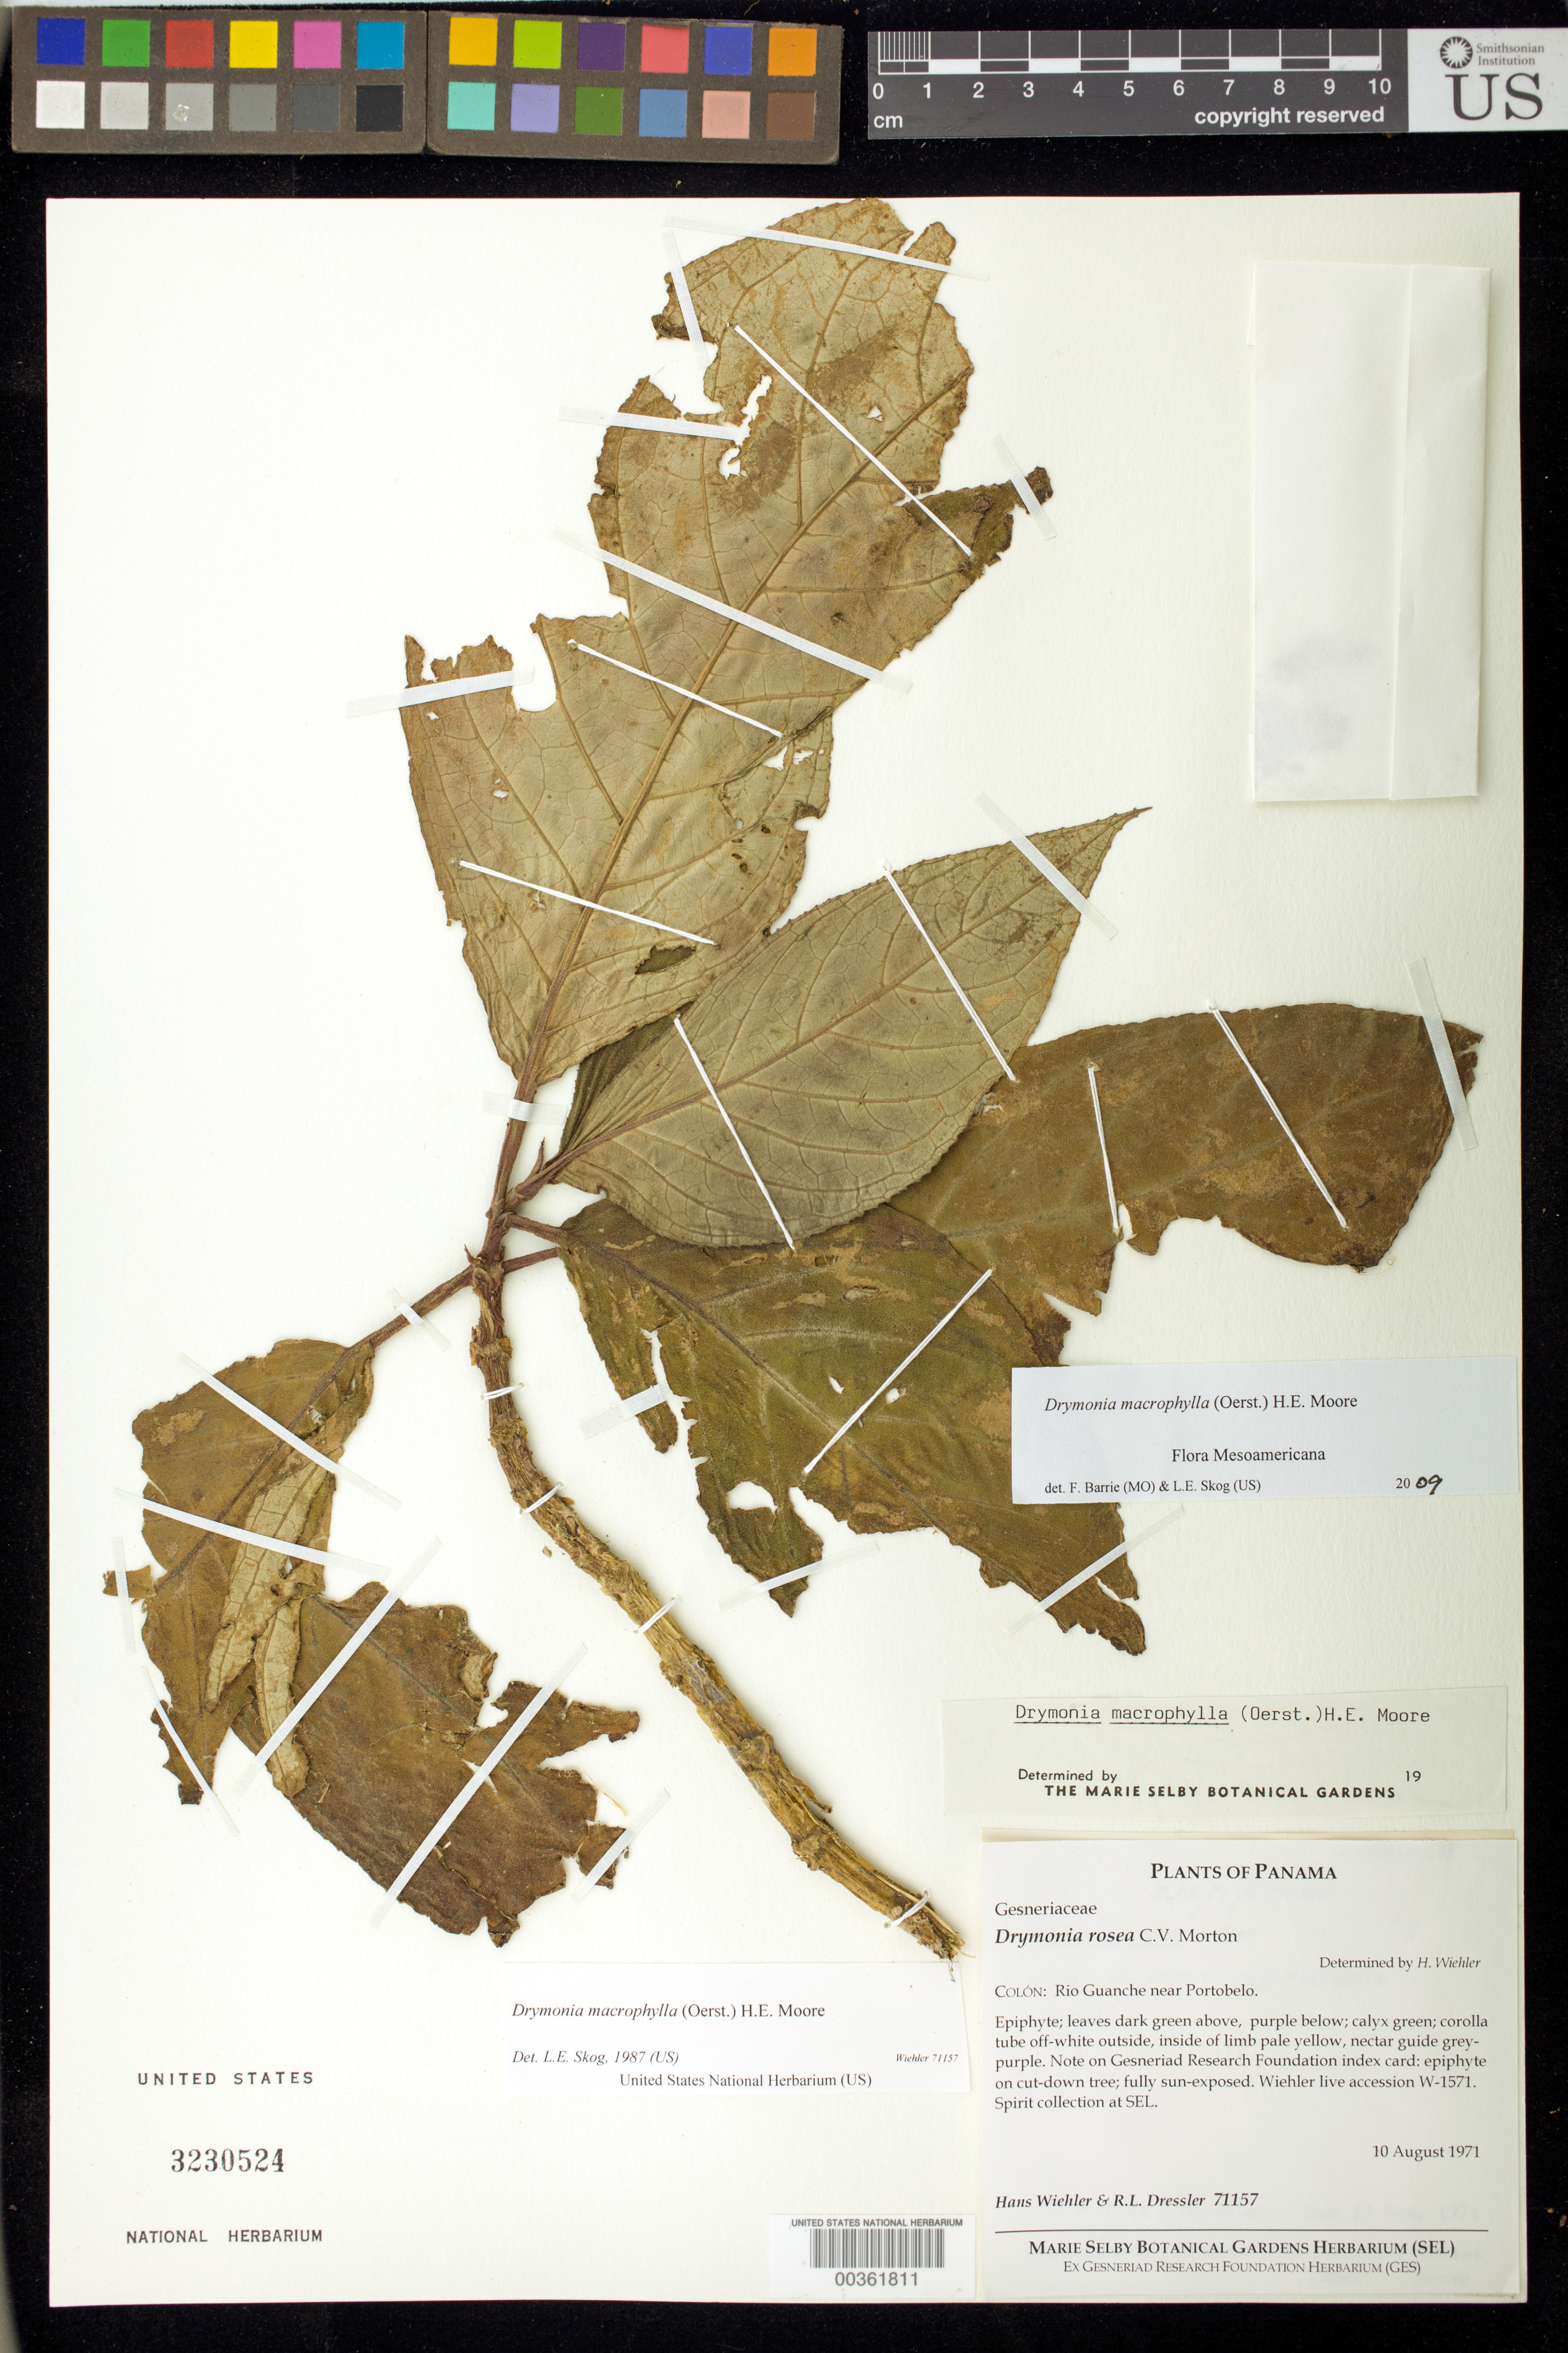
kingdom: Plantae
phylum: Tracheophyta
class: Magnoliopsida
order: Lamiales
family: Gesneriaceae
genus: Drymonia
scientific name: Drymonia macrophylla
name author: (Oerst.) H.E. Moore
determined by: Skog, Laurence E.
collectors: H. J. Wiehler & R. Dressler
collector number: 71157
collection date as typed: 10 Aug 1971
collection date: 1971-08-10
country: Panama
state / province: Colón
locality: Colón: Rio Guanche near Portobelo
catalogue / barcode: US 3230524